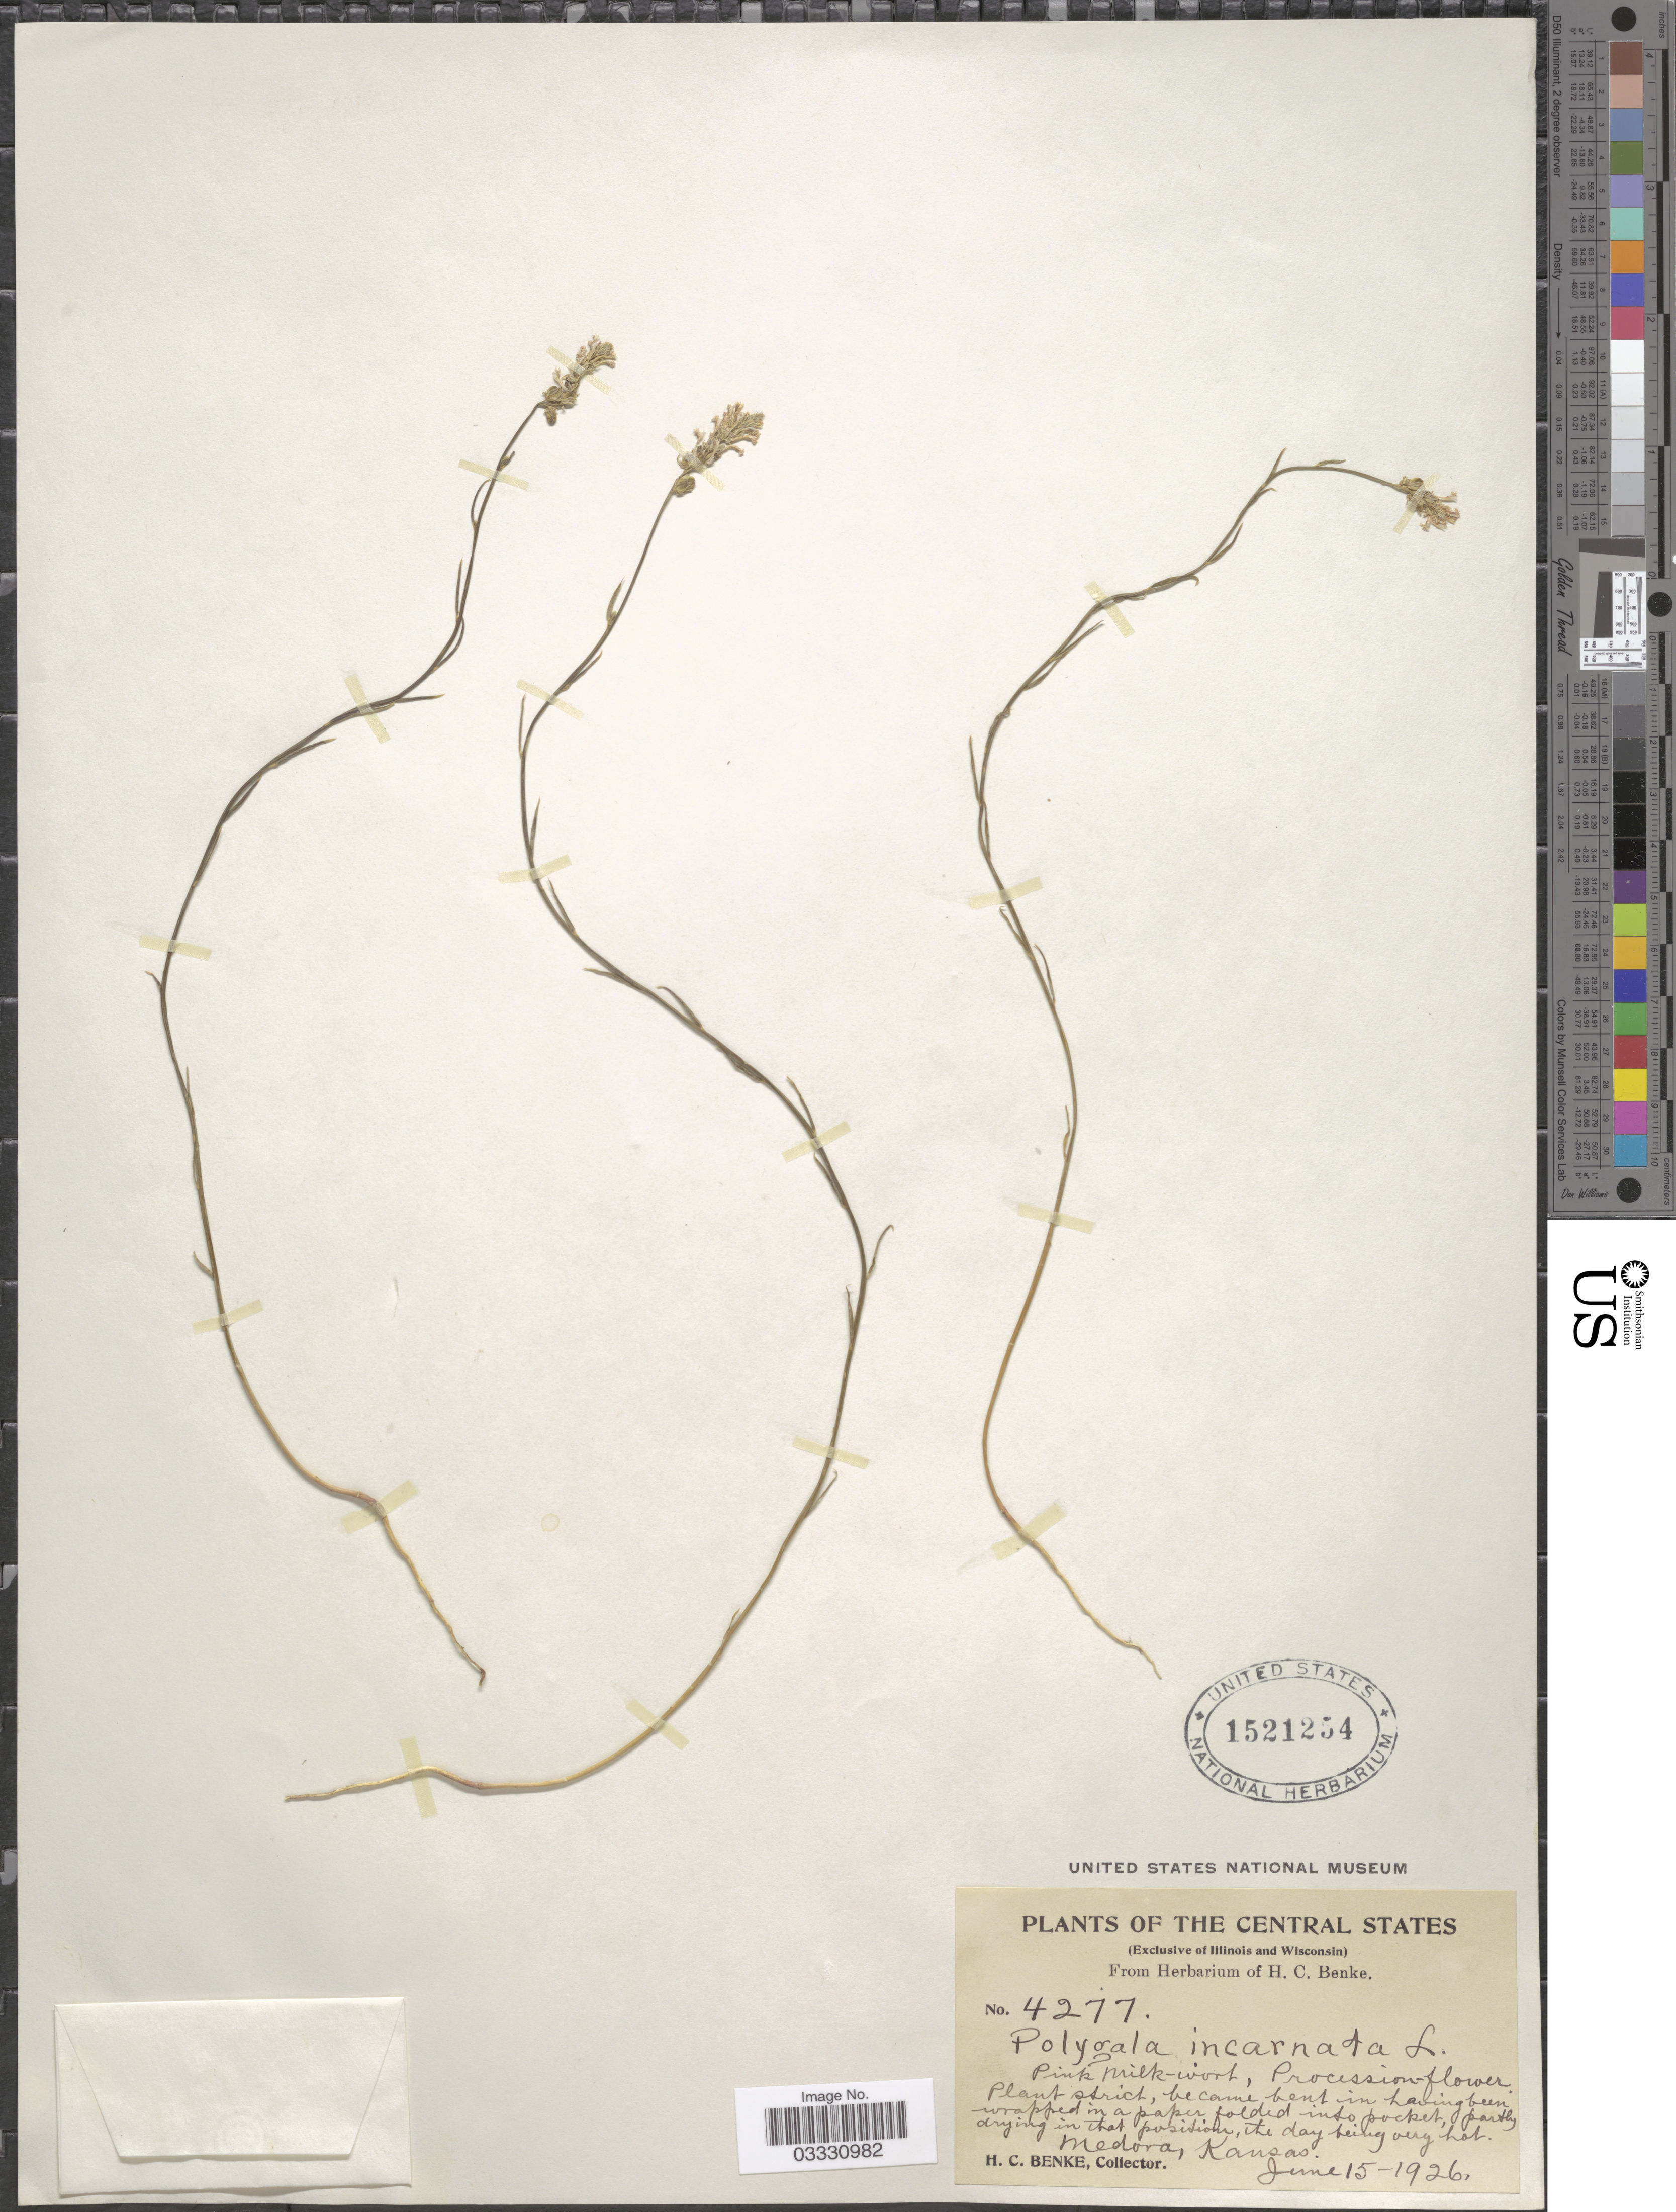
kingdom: Plantae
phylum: Tracheophyta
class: Magnoliopsida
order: Fabales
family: Polygalaceae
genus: Polygala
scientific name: Polygala incarnata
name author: L.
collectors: H. Benke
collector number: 4277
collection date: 1926-06-15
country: United States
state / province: Kansas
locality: The Central States. Medora.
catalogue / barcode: US 1521254